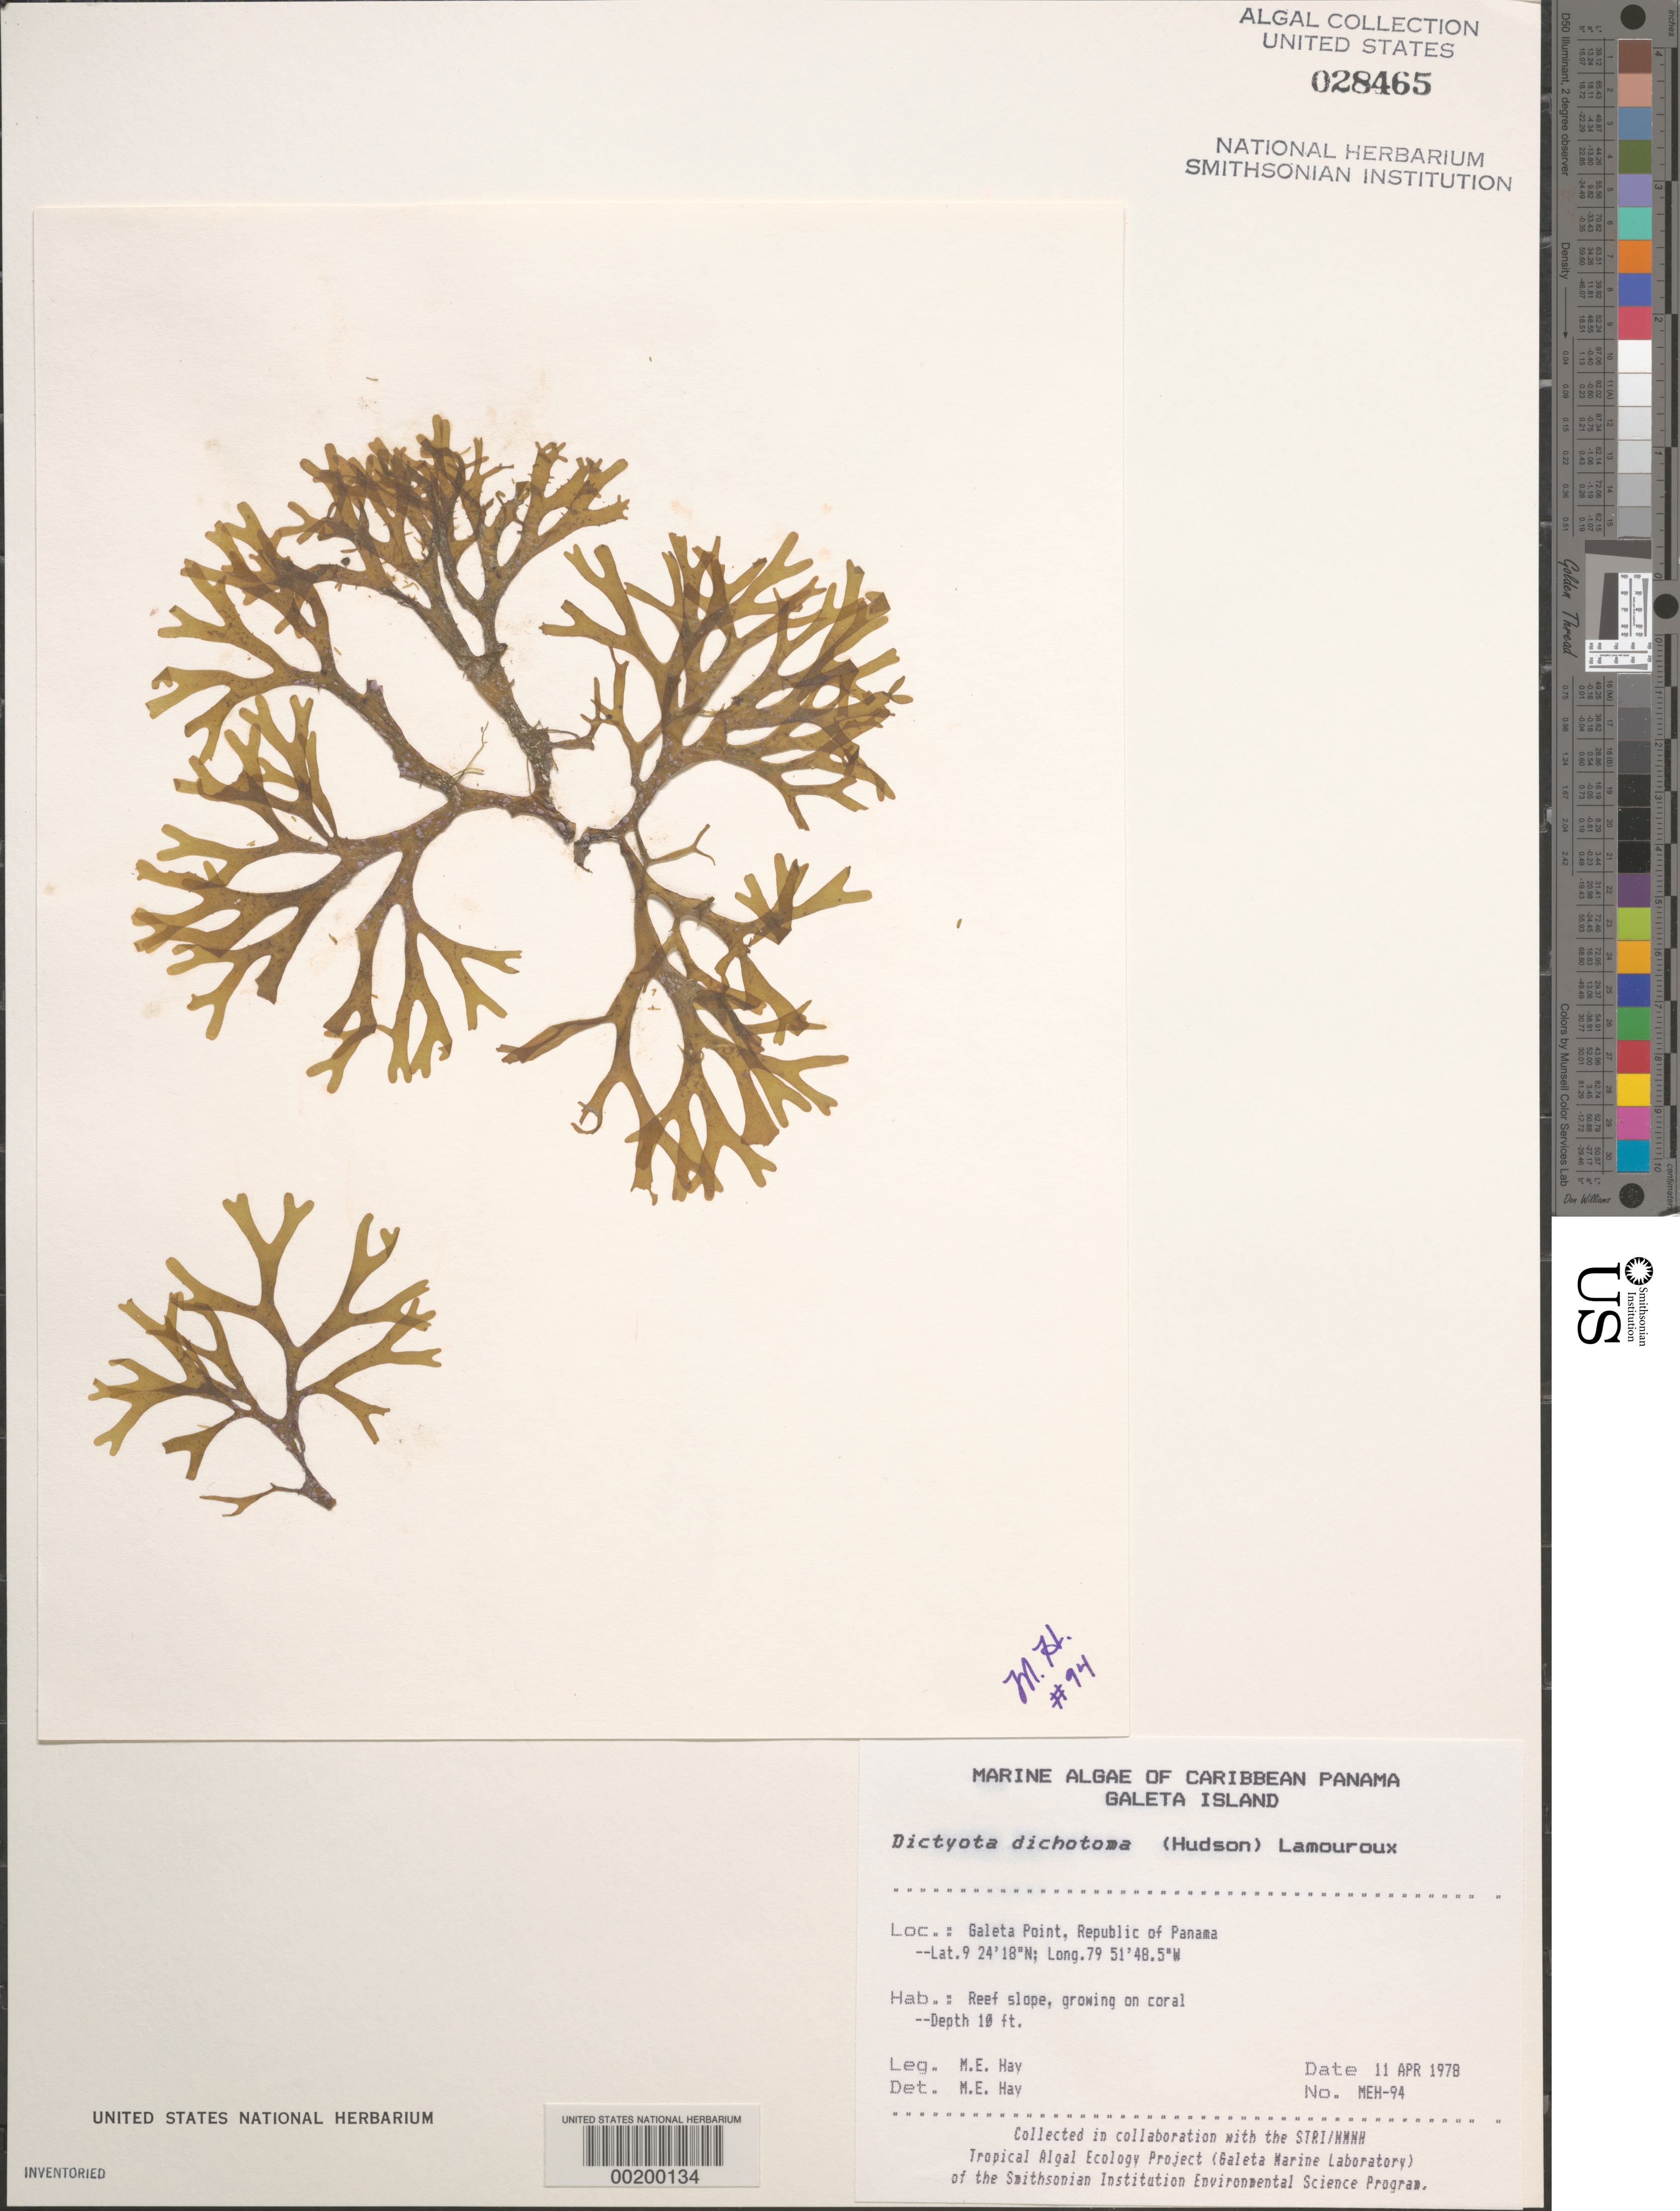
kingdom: Chromista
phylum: Ochrophyta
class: Phaeophyceae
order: Dictyotales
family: Dictyotaceae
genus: Dictyota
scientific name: Dictyota dichotoma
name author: (Huds.) J.V.Lamouroux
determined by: Hay, M. E.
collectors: M. E. Hay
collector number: MEH-94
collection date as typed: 11 Apr 1978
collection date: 1978-04-11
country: Panama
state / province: Colón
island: Galeta Island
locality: Galeta Point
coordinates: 9 24' 18" N, 79 51' 48.5" W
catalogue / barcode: US 28465